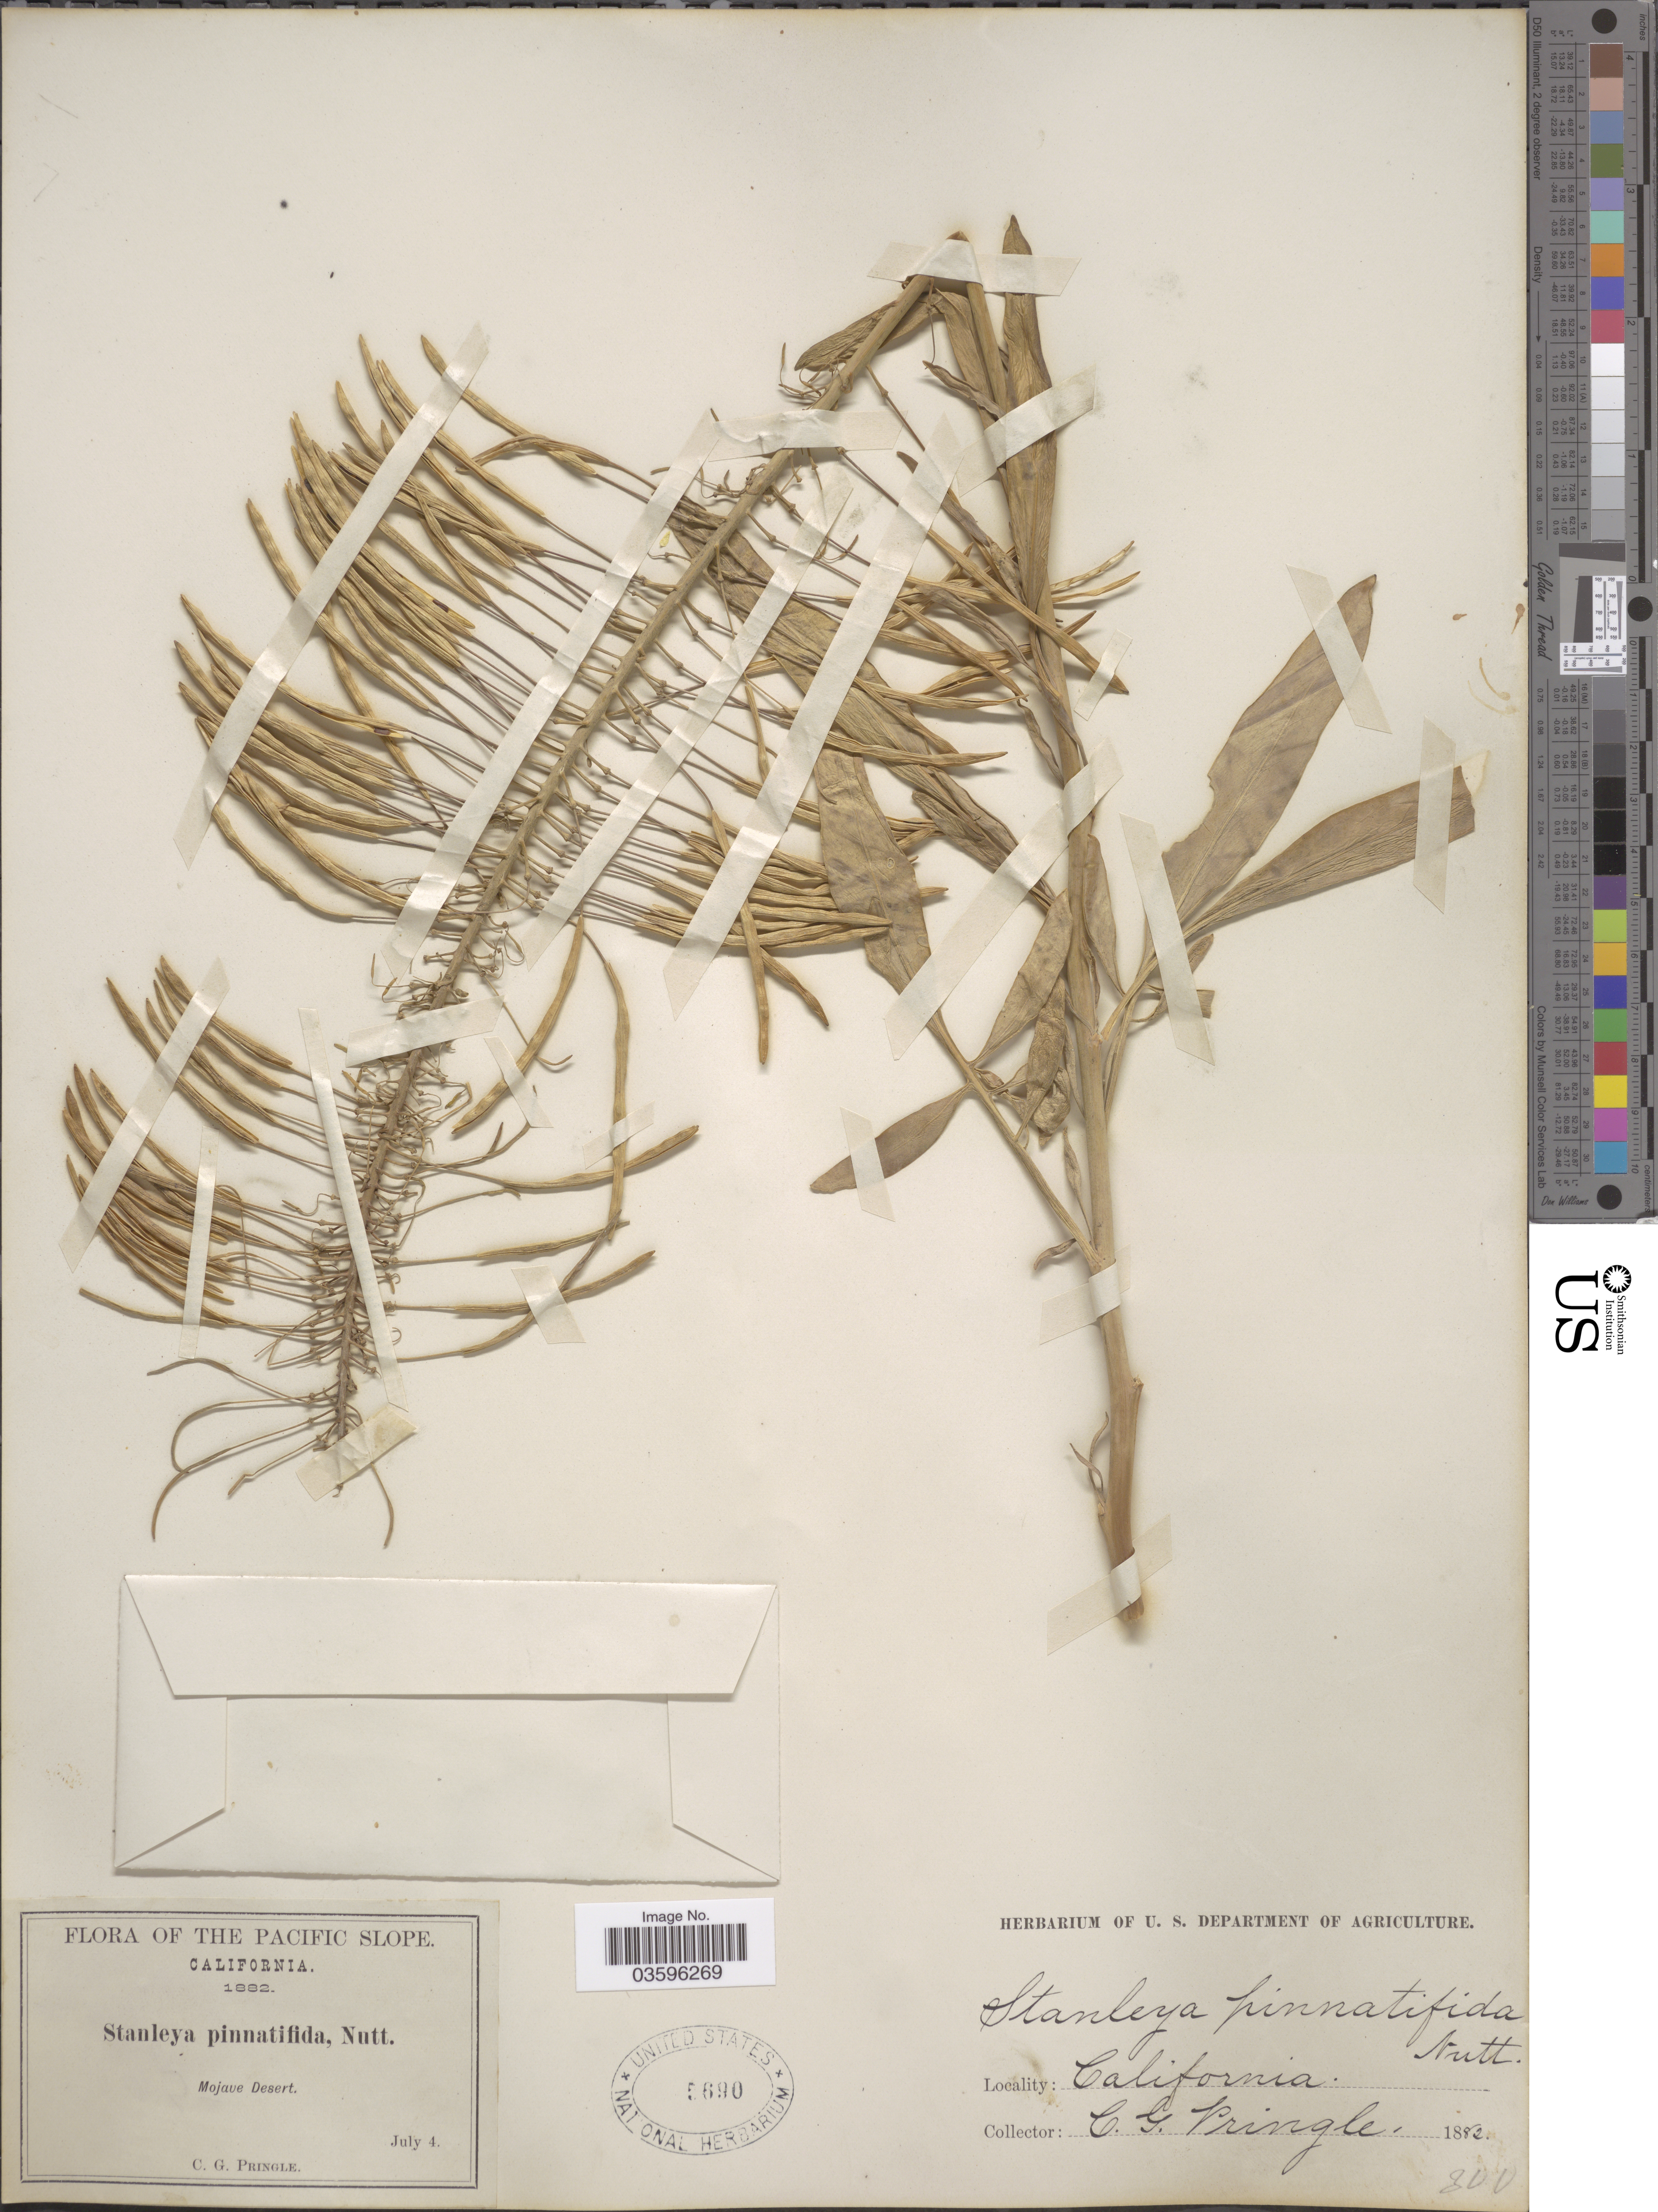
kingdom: Plantae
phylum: Tracheophyta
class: Magnoliopsida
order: Brassicales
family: Brassicaceae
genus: Stanleya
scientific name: Stanleya pinnata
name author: (Pursh) Britton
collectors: C. G. Pringle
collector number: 300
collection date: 1882-07-04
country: United States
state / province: California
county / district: San Bernardino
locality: The Pacific Slope. Mojave Desert.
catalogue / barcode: US 5690